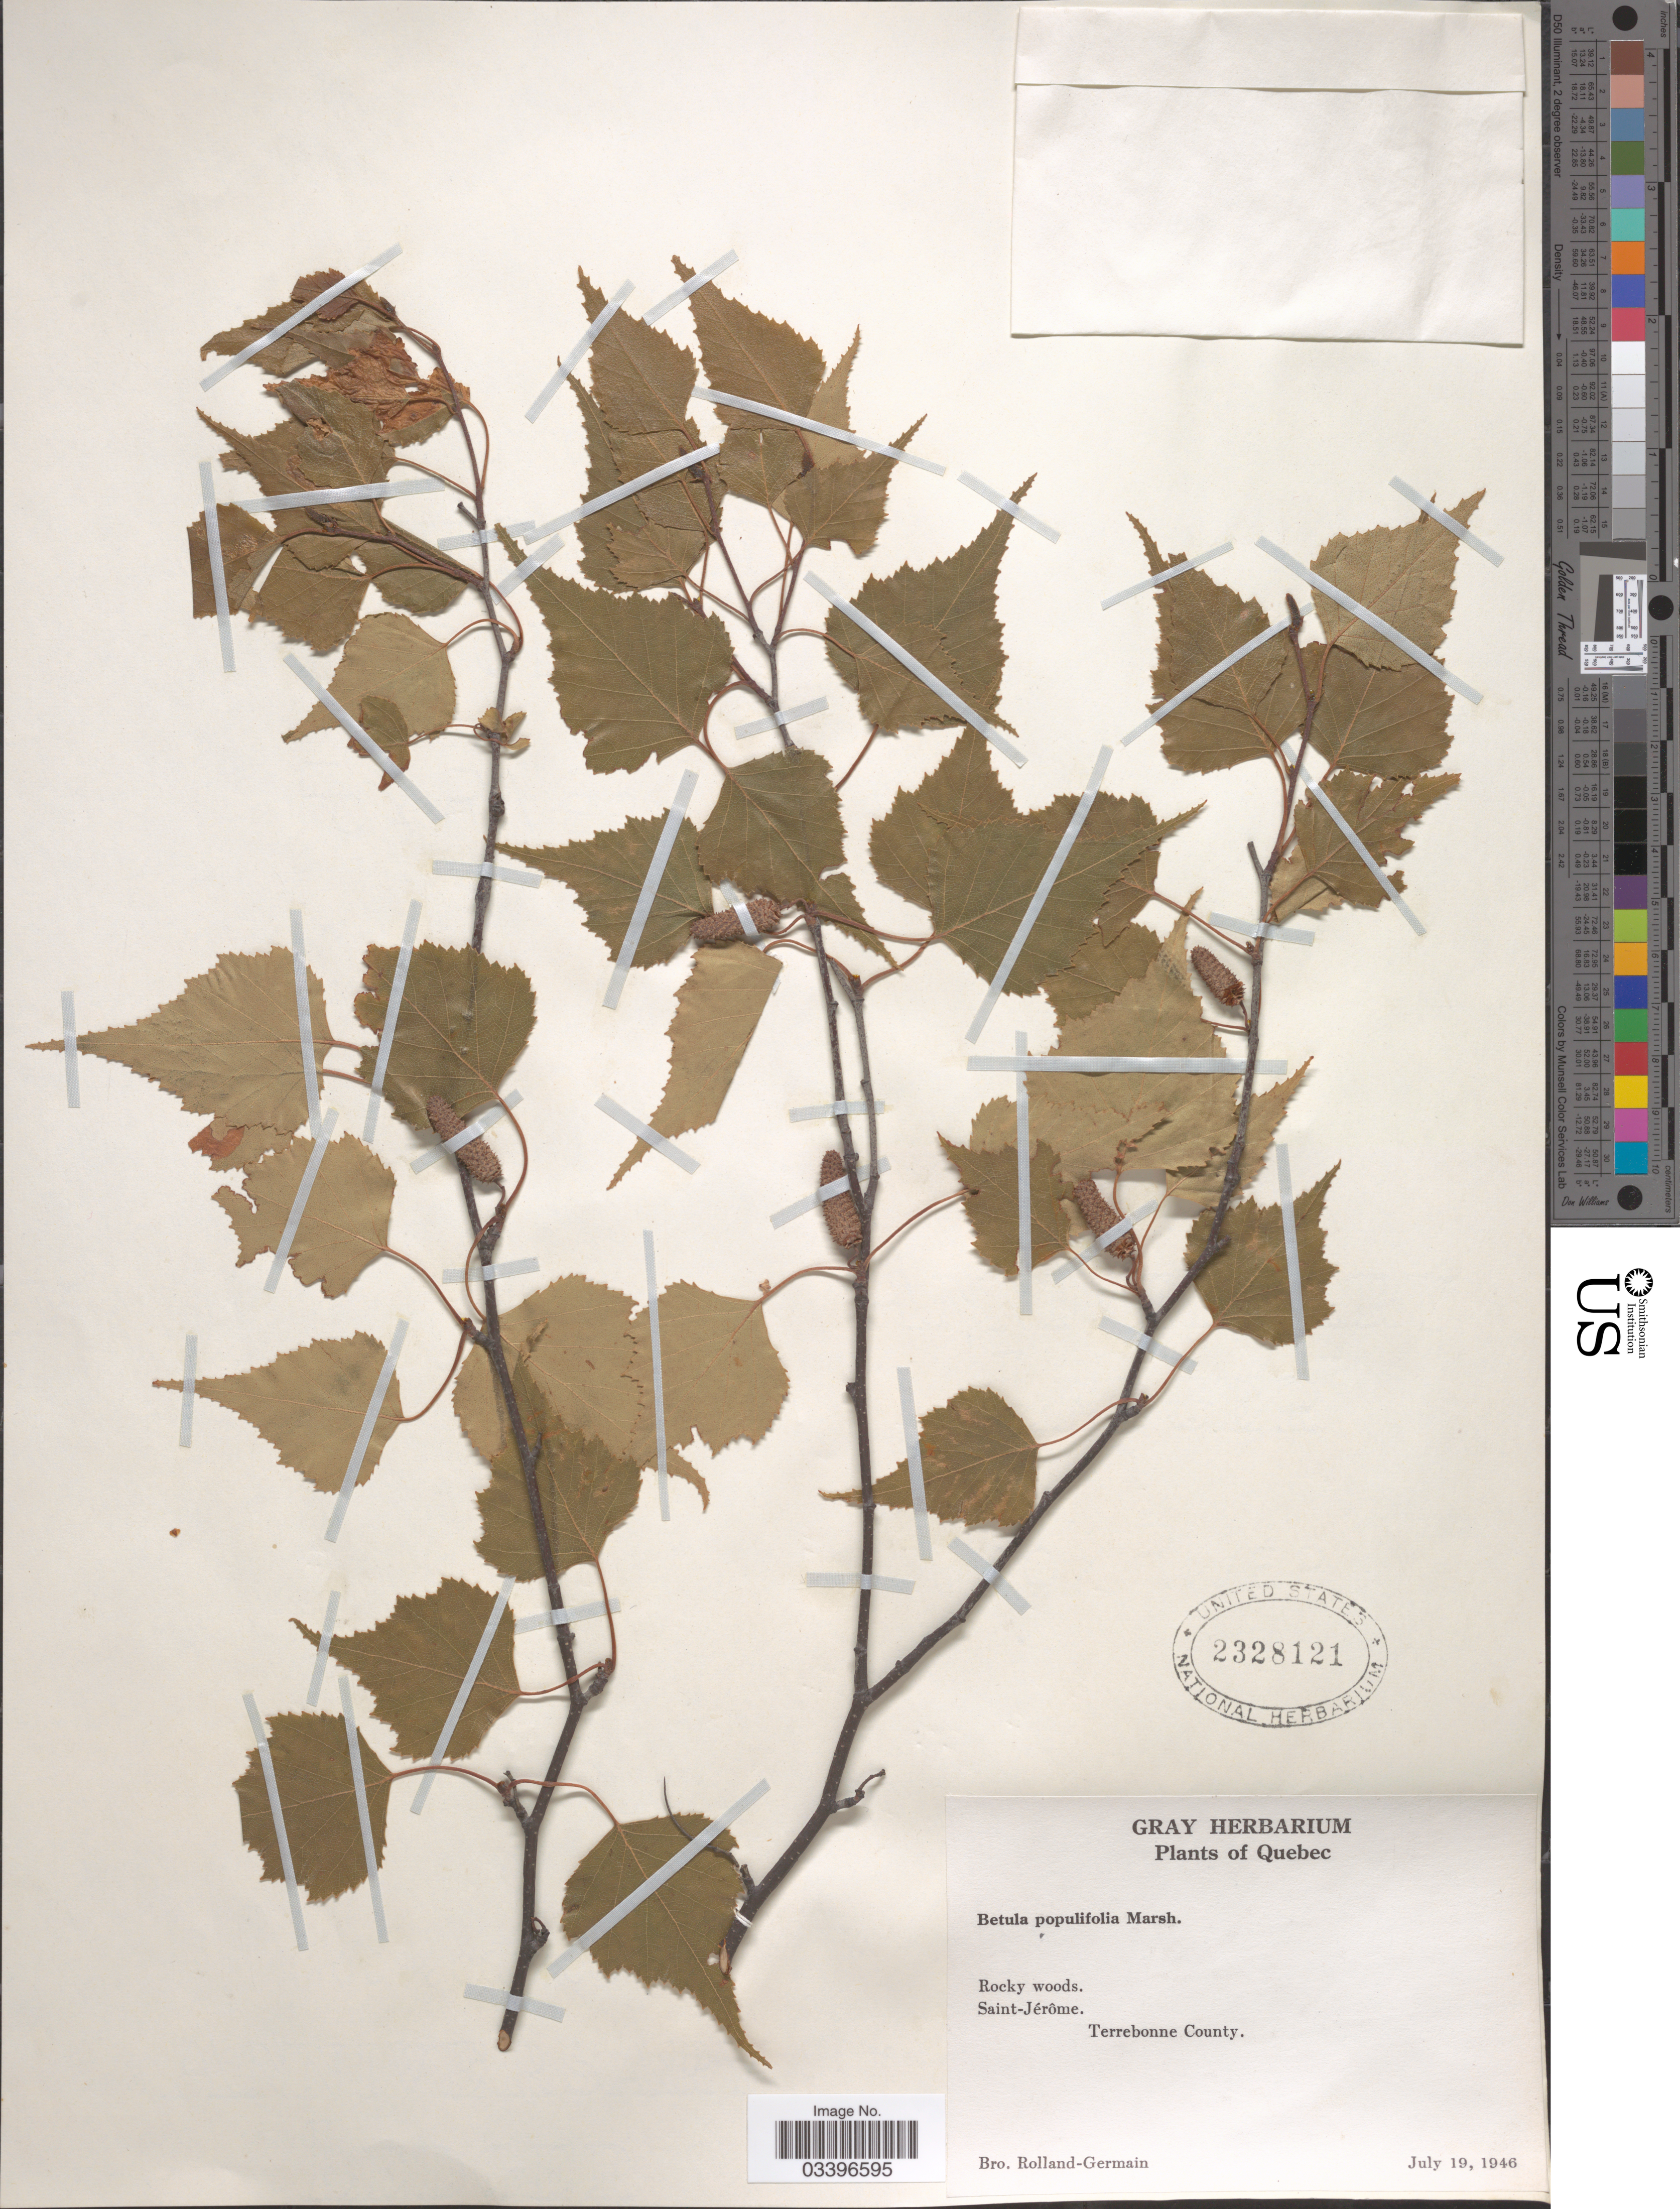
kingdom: Plantae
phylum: Tracheophyta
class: Magnoliopsida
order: Fagales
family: Betulaceae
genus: Betula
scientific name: Betula populifolia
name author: Marshall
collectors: Rolland-Germain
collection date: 1946-07-19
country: Canada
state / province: Quebec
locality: Saint-Jérôme. Terrebonne County.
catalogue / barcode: US 2328121